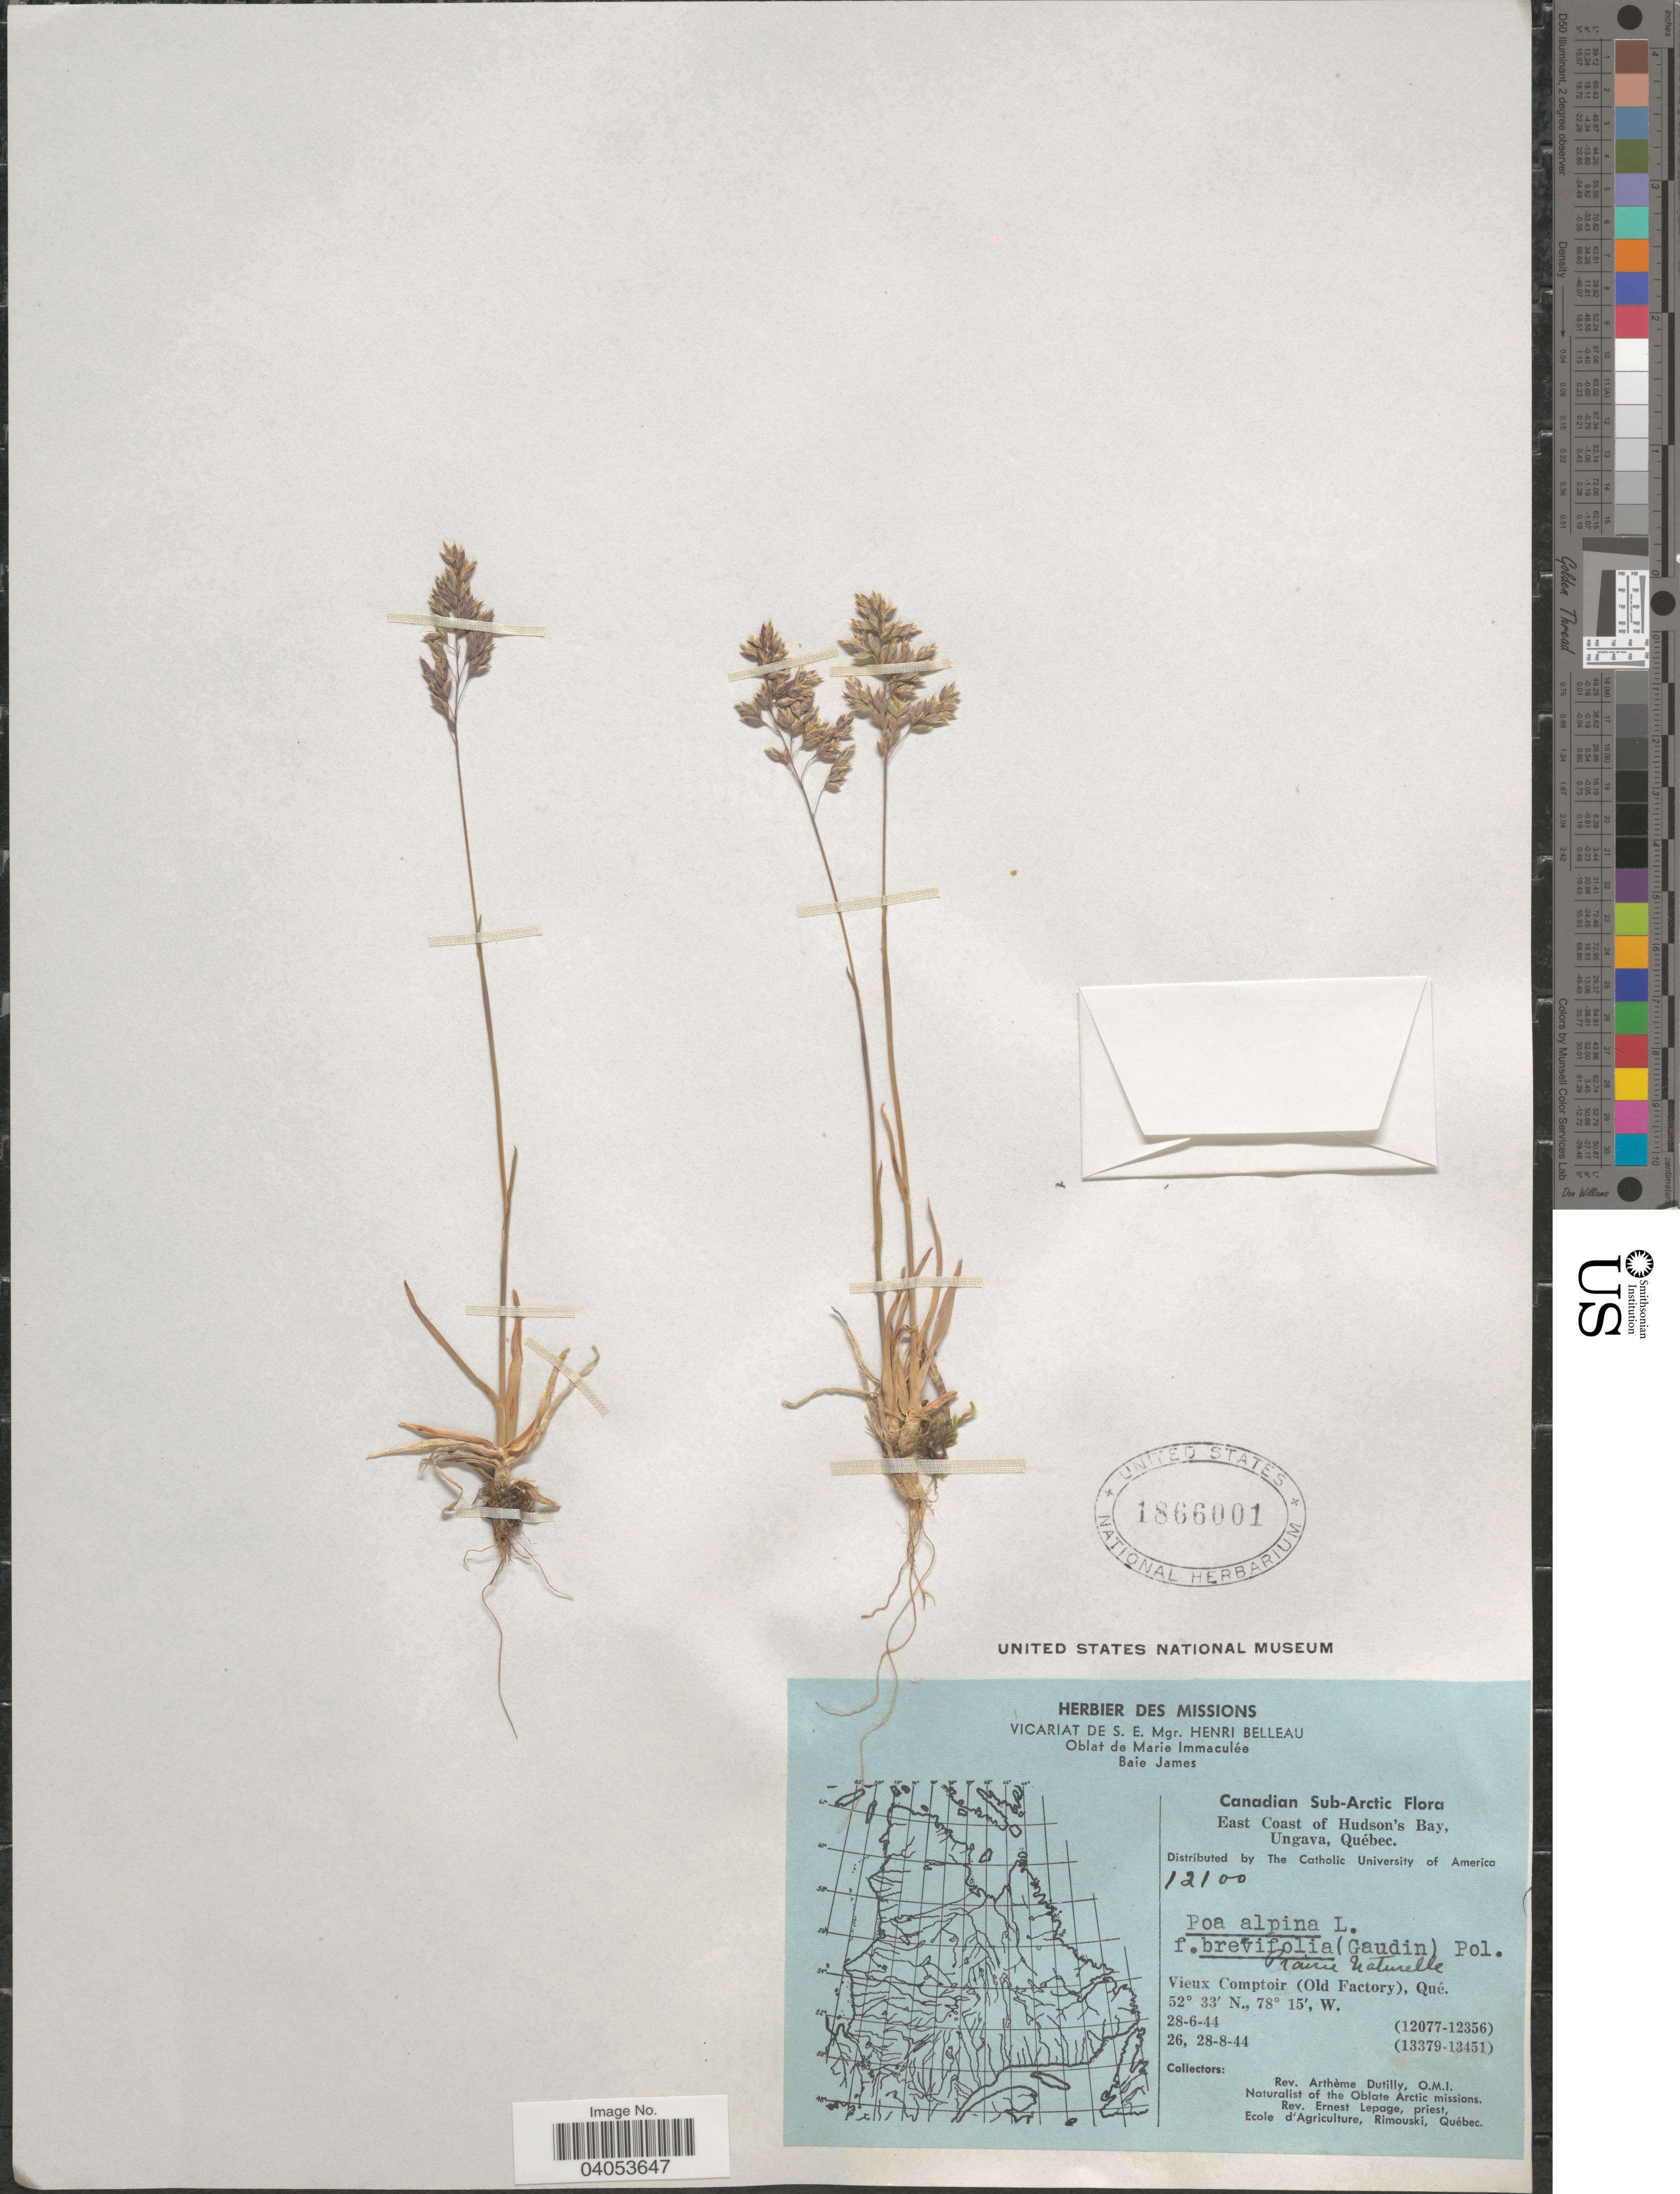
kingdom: Plantae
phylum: Tracheophyta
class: Liliopsida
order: Poales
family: Poaceae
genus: Poa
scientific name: Poa alpina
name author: L.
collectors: A. Dutilly & E. Lepage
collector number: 12100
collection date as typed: Transcribed d/m/y: 28/6/44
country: Canada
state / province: Quebec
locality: Canadian Sub-Arctic. East Coast of Hudson's Bay, Ungava. Vieux Comptoir (Old Factory).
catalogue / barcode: US 1866001